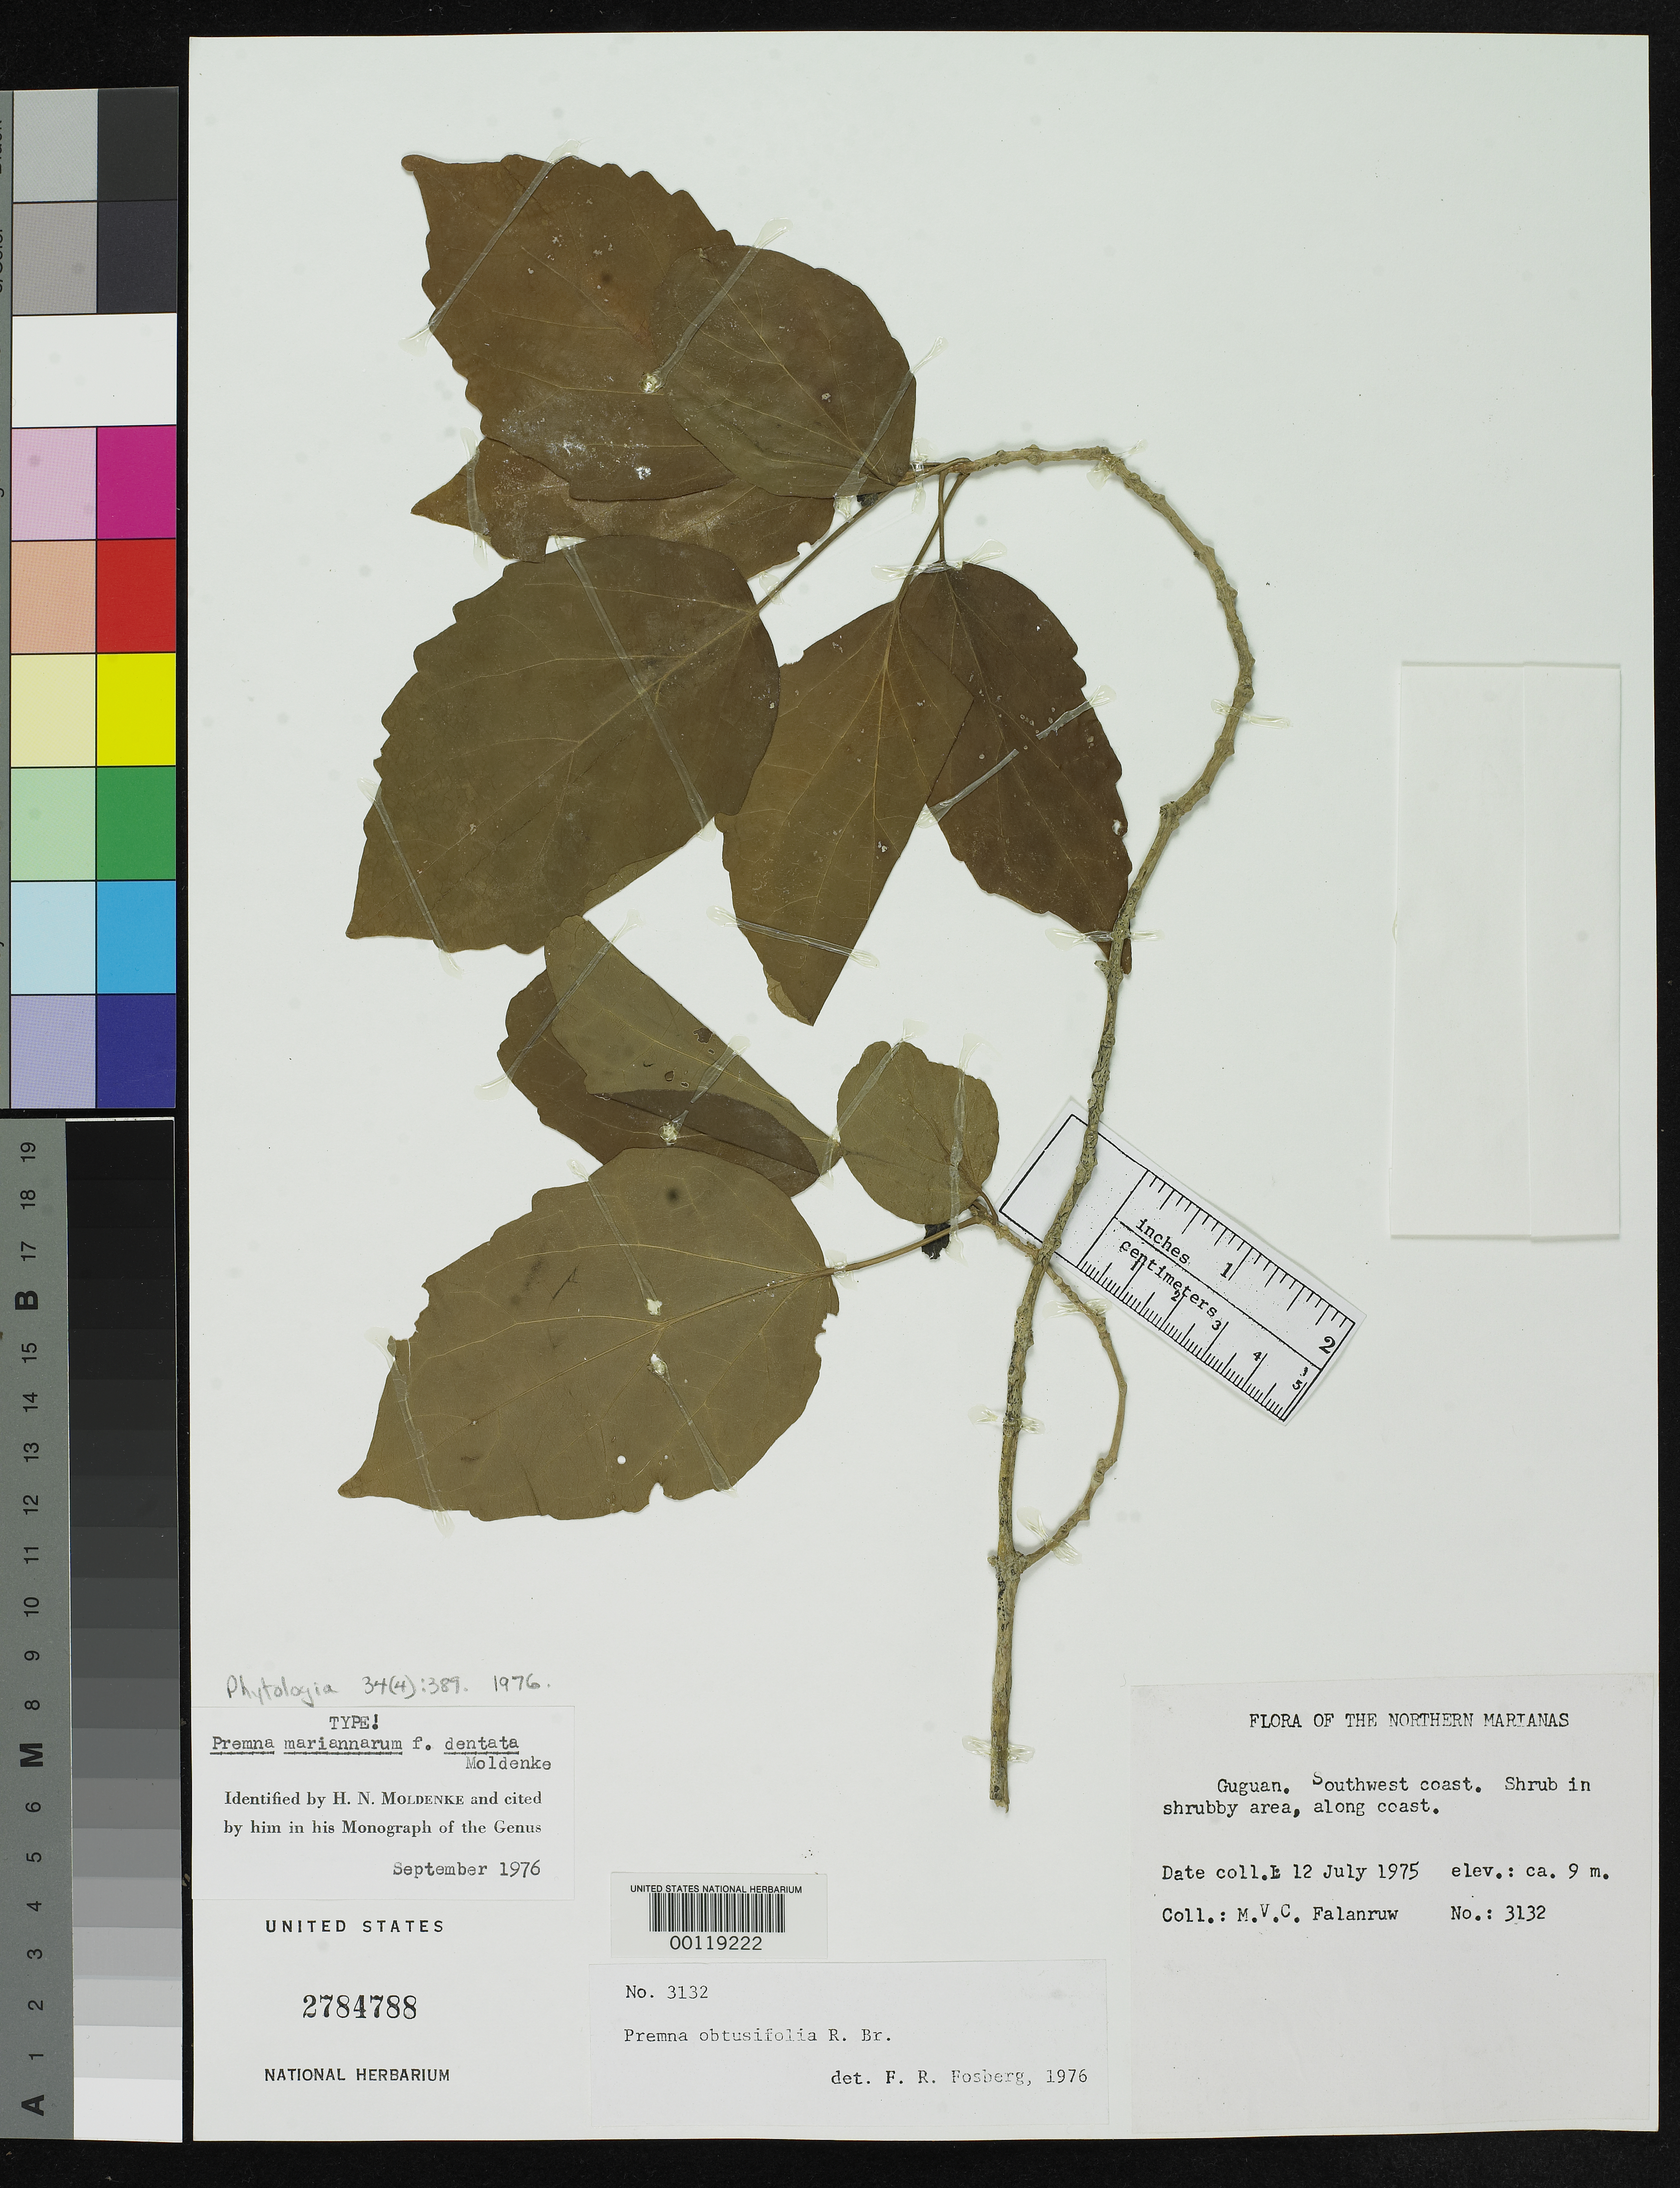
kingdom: Plantae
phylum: Tracheophyta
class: Magnoliopsida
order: Lamiales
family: Lamiaceae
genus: Premna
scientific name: Premna mariannarum f. dentata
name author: Moldenke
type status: Holotype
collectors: M. V. Falanruw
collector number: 3132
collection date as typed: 12 Jul 1975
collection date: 1975-07-12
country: Northern Mariana Islands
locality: Guguan.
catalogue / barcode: US 2784788